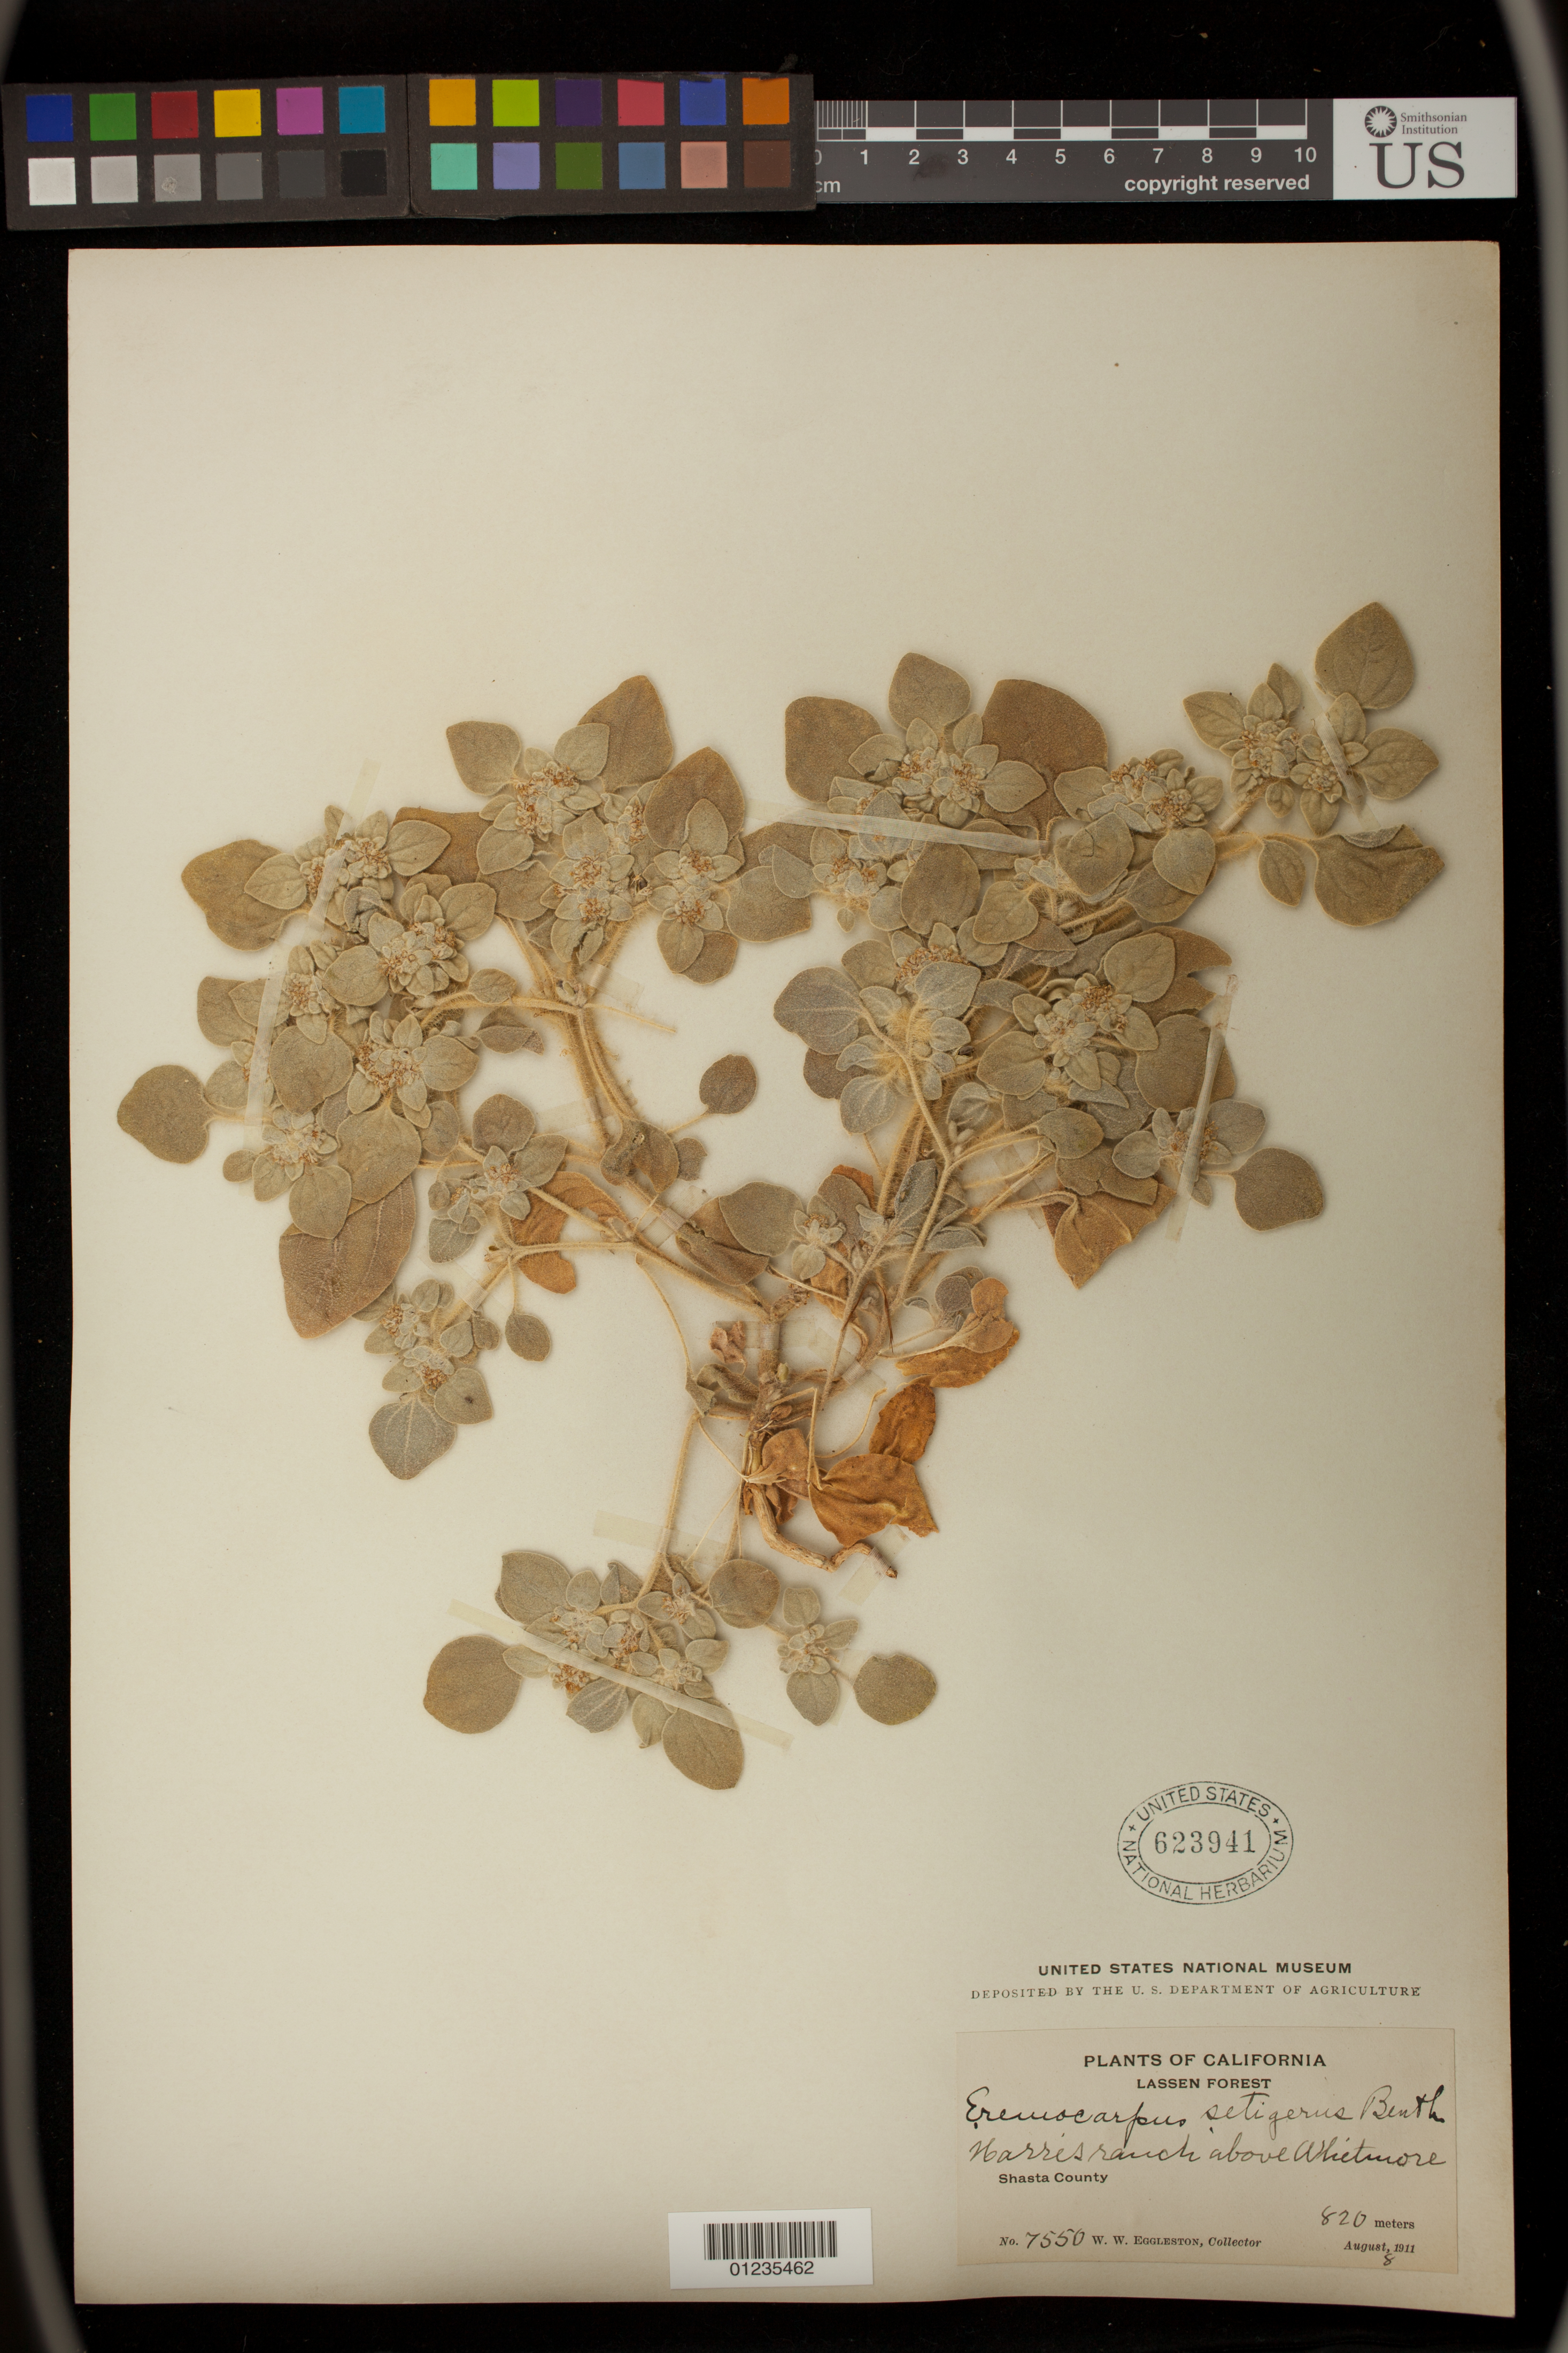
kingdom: Plantae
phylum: Tracheophyta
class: Magnoliopsida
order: Malpighiales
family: Euphorbiaceae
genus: Eremocarpus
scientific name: Eremocarpus setigerus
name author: (Hook.) Benth.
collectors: W. W. Eggleston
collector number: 7550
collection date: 1911-08-08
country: United States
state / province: California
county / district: Shasta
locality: Harris ranch above Whitmore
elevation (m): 820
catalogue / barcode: US 623941